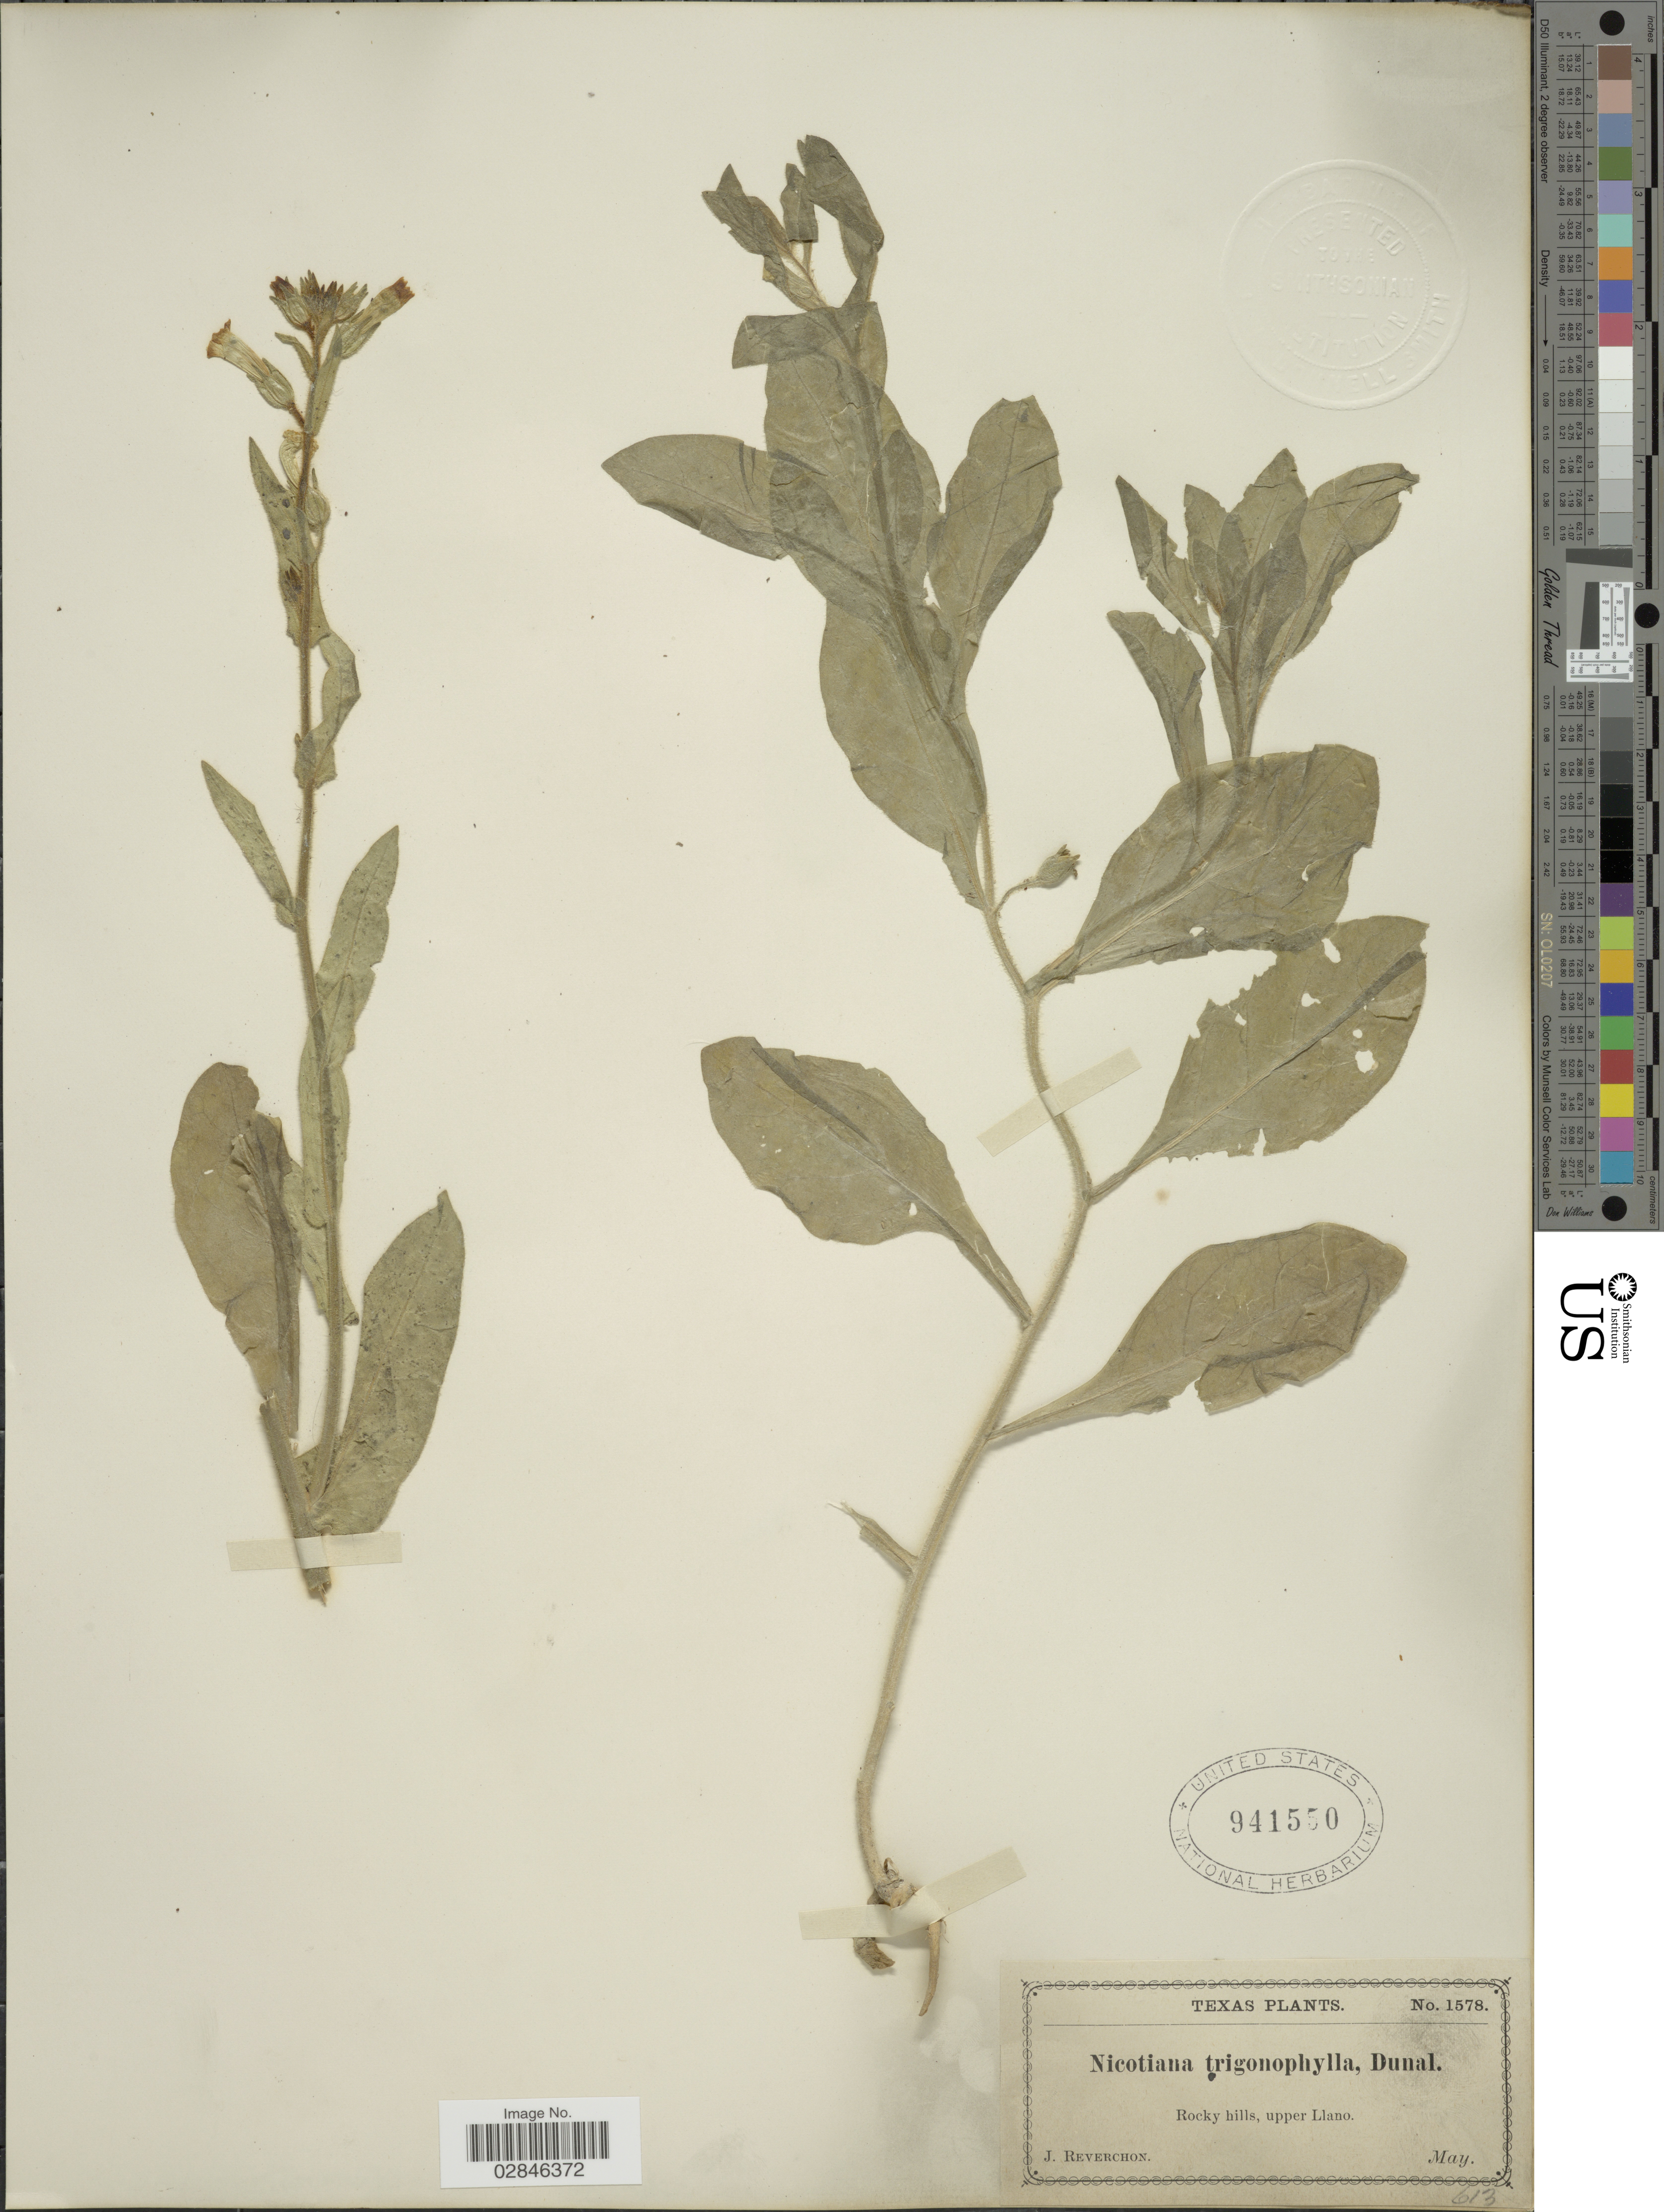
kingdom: Plantae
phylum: Tracheophyta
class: Magnoliopsida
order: Solanales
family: Solanaceae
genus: Nicotiana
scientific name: Nicotiana trigonophylla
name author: Dunal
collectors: J. Reverchon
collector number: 1578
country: United States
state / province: Texas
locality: Rocky hills, upper Llano.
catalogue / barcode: US 941550